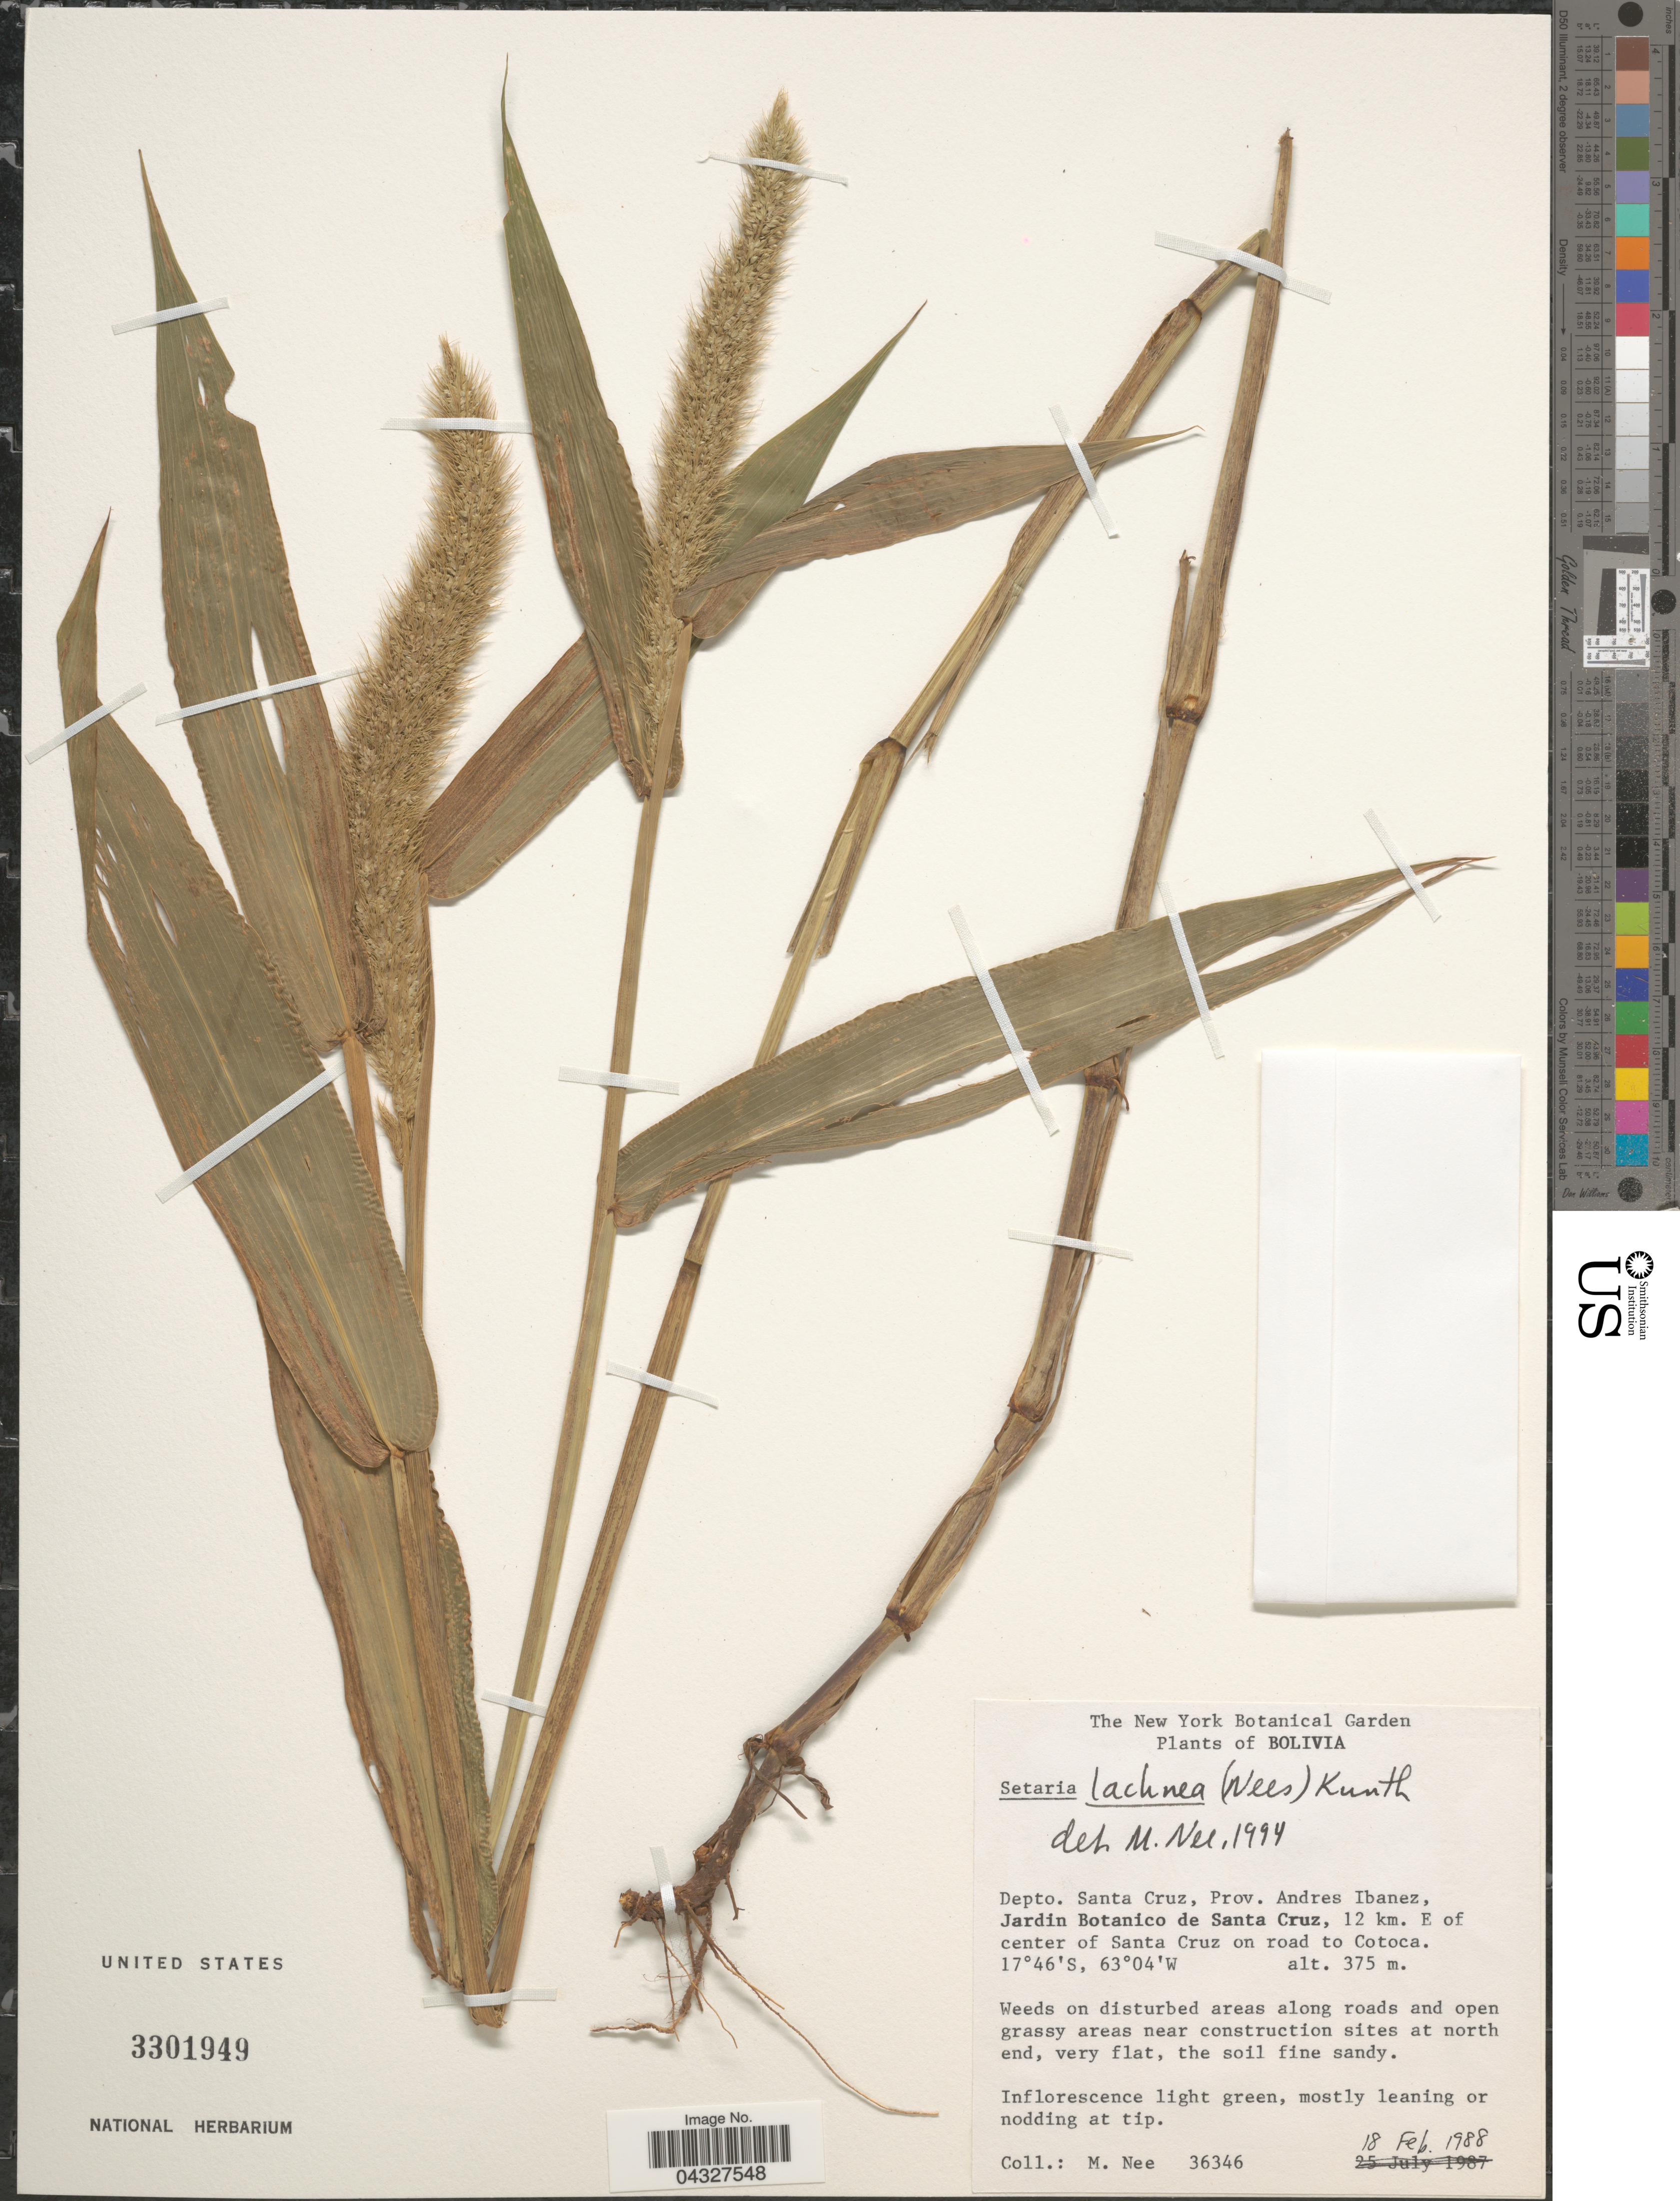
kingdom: Plantae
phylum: Tracheophyta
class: Liliopsida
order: Poales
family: Poaceae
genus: Setaria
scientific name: Setaria lachnea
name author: (Nees) Kunth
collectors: M. Nee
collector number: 36346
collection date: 1988-02-18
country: Bolivia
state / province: Santa Cruz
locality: Depto. Santa Cruz, Prov. Andres Ibanez, Jardin Botanico de Santa Cruz, 12 km. E of center of Santa Cruz on road to Cotoca. Weeds on disturbed areas along roads and open grassy areas near construction sites at north end.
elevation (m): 375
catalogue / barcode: US 3301949